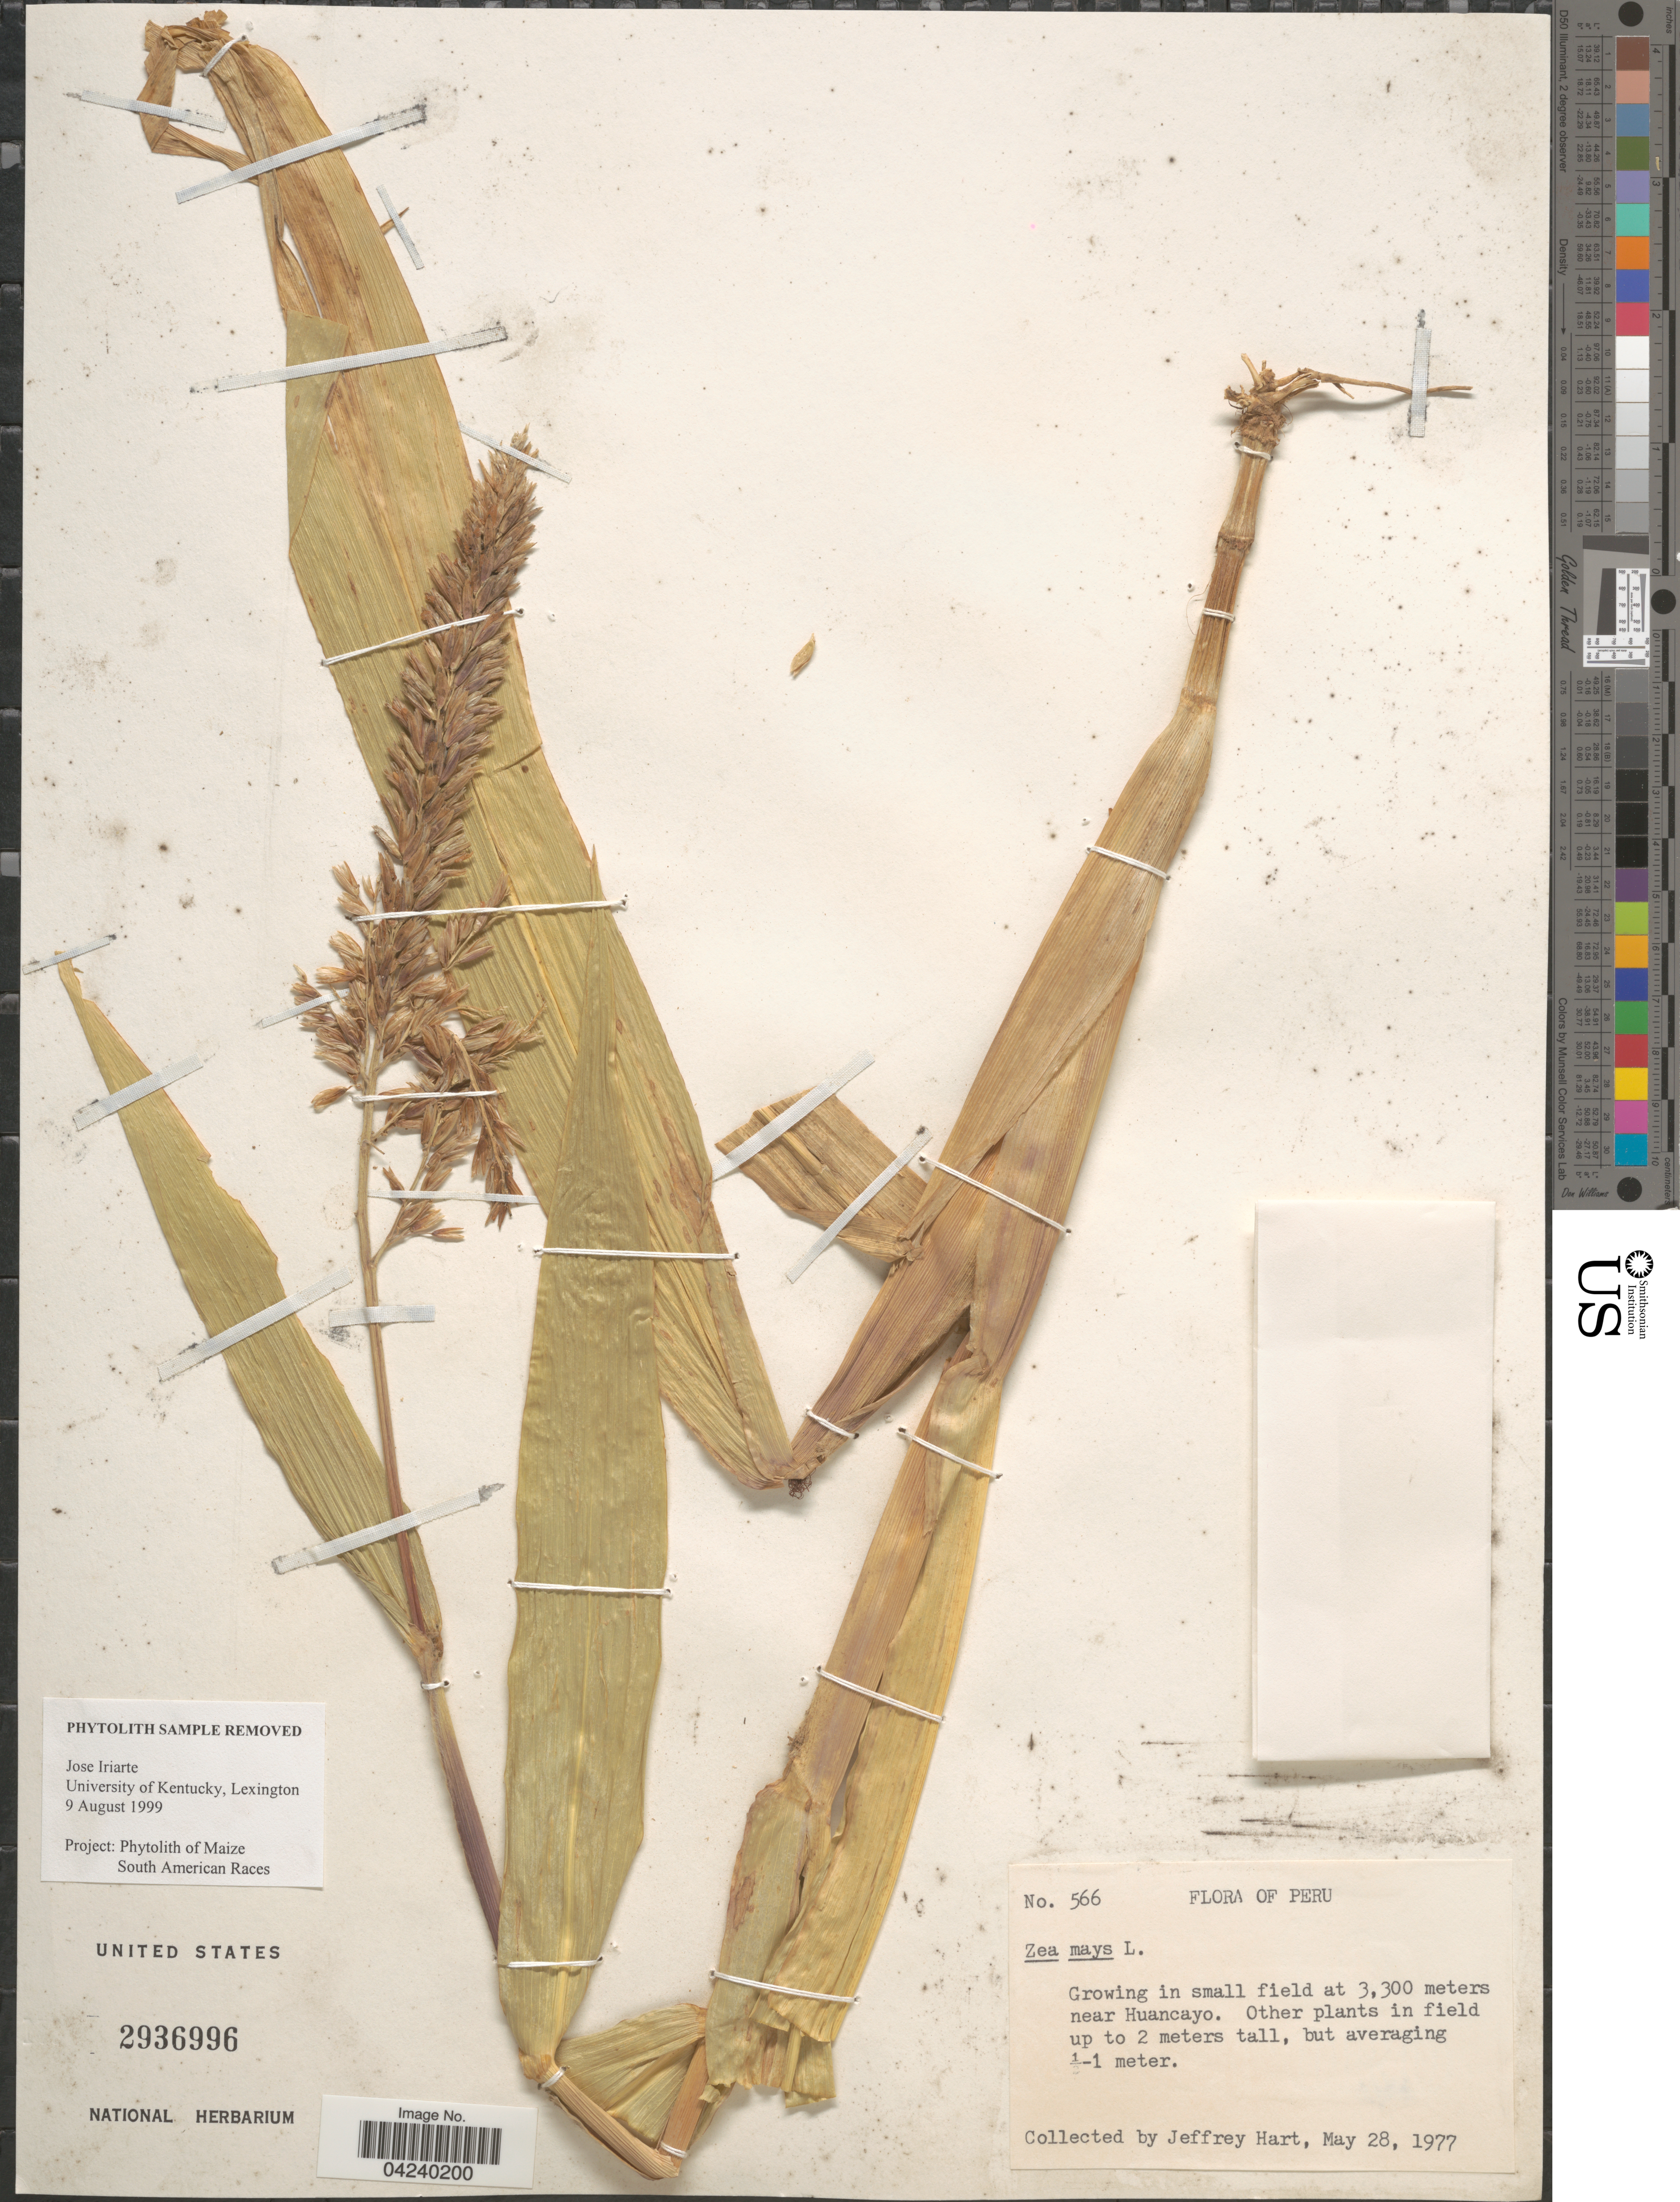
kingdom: Plantae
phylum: Tracheophyta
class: Liliopsida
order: Poales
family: Poaceae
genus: Zea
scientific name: Zea mays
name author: L.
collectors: J. A. Hart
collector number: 566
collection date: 1977-05-28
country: Peru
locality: Near Huancayo.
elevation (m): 3300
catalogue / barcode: US 2936996